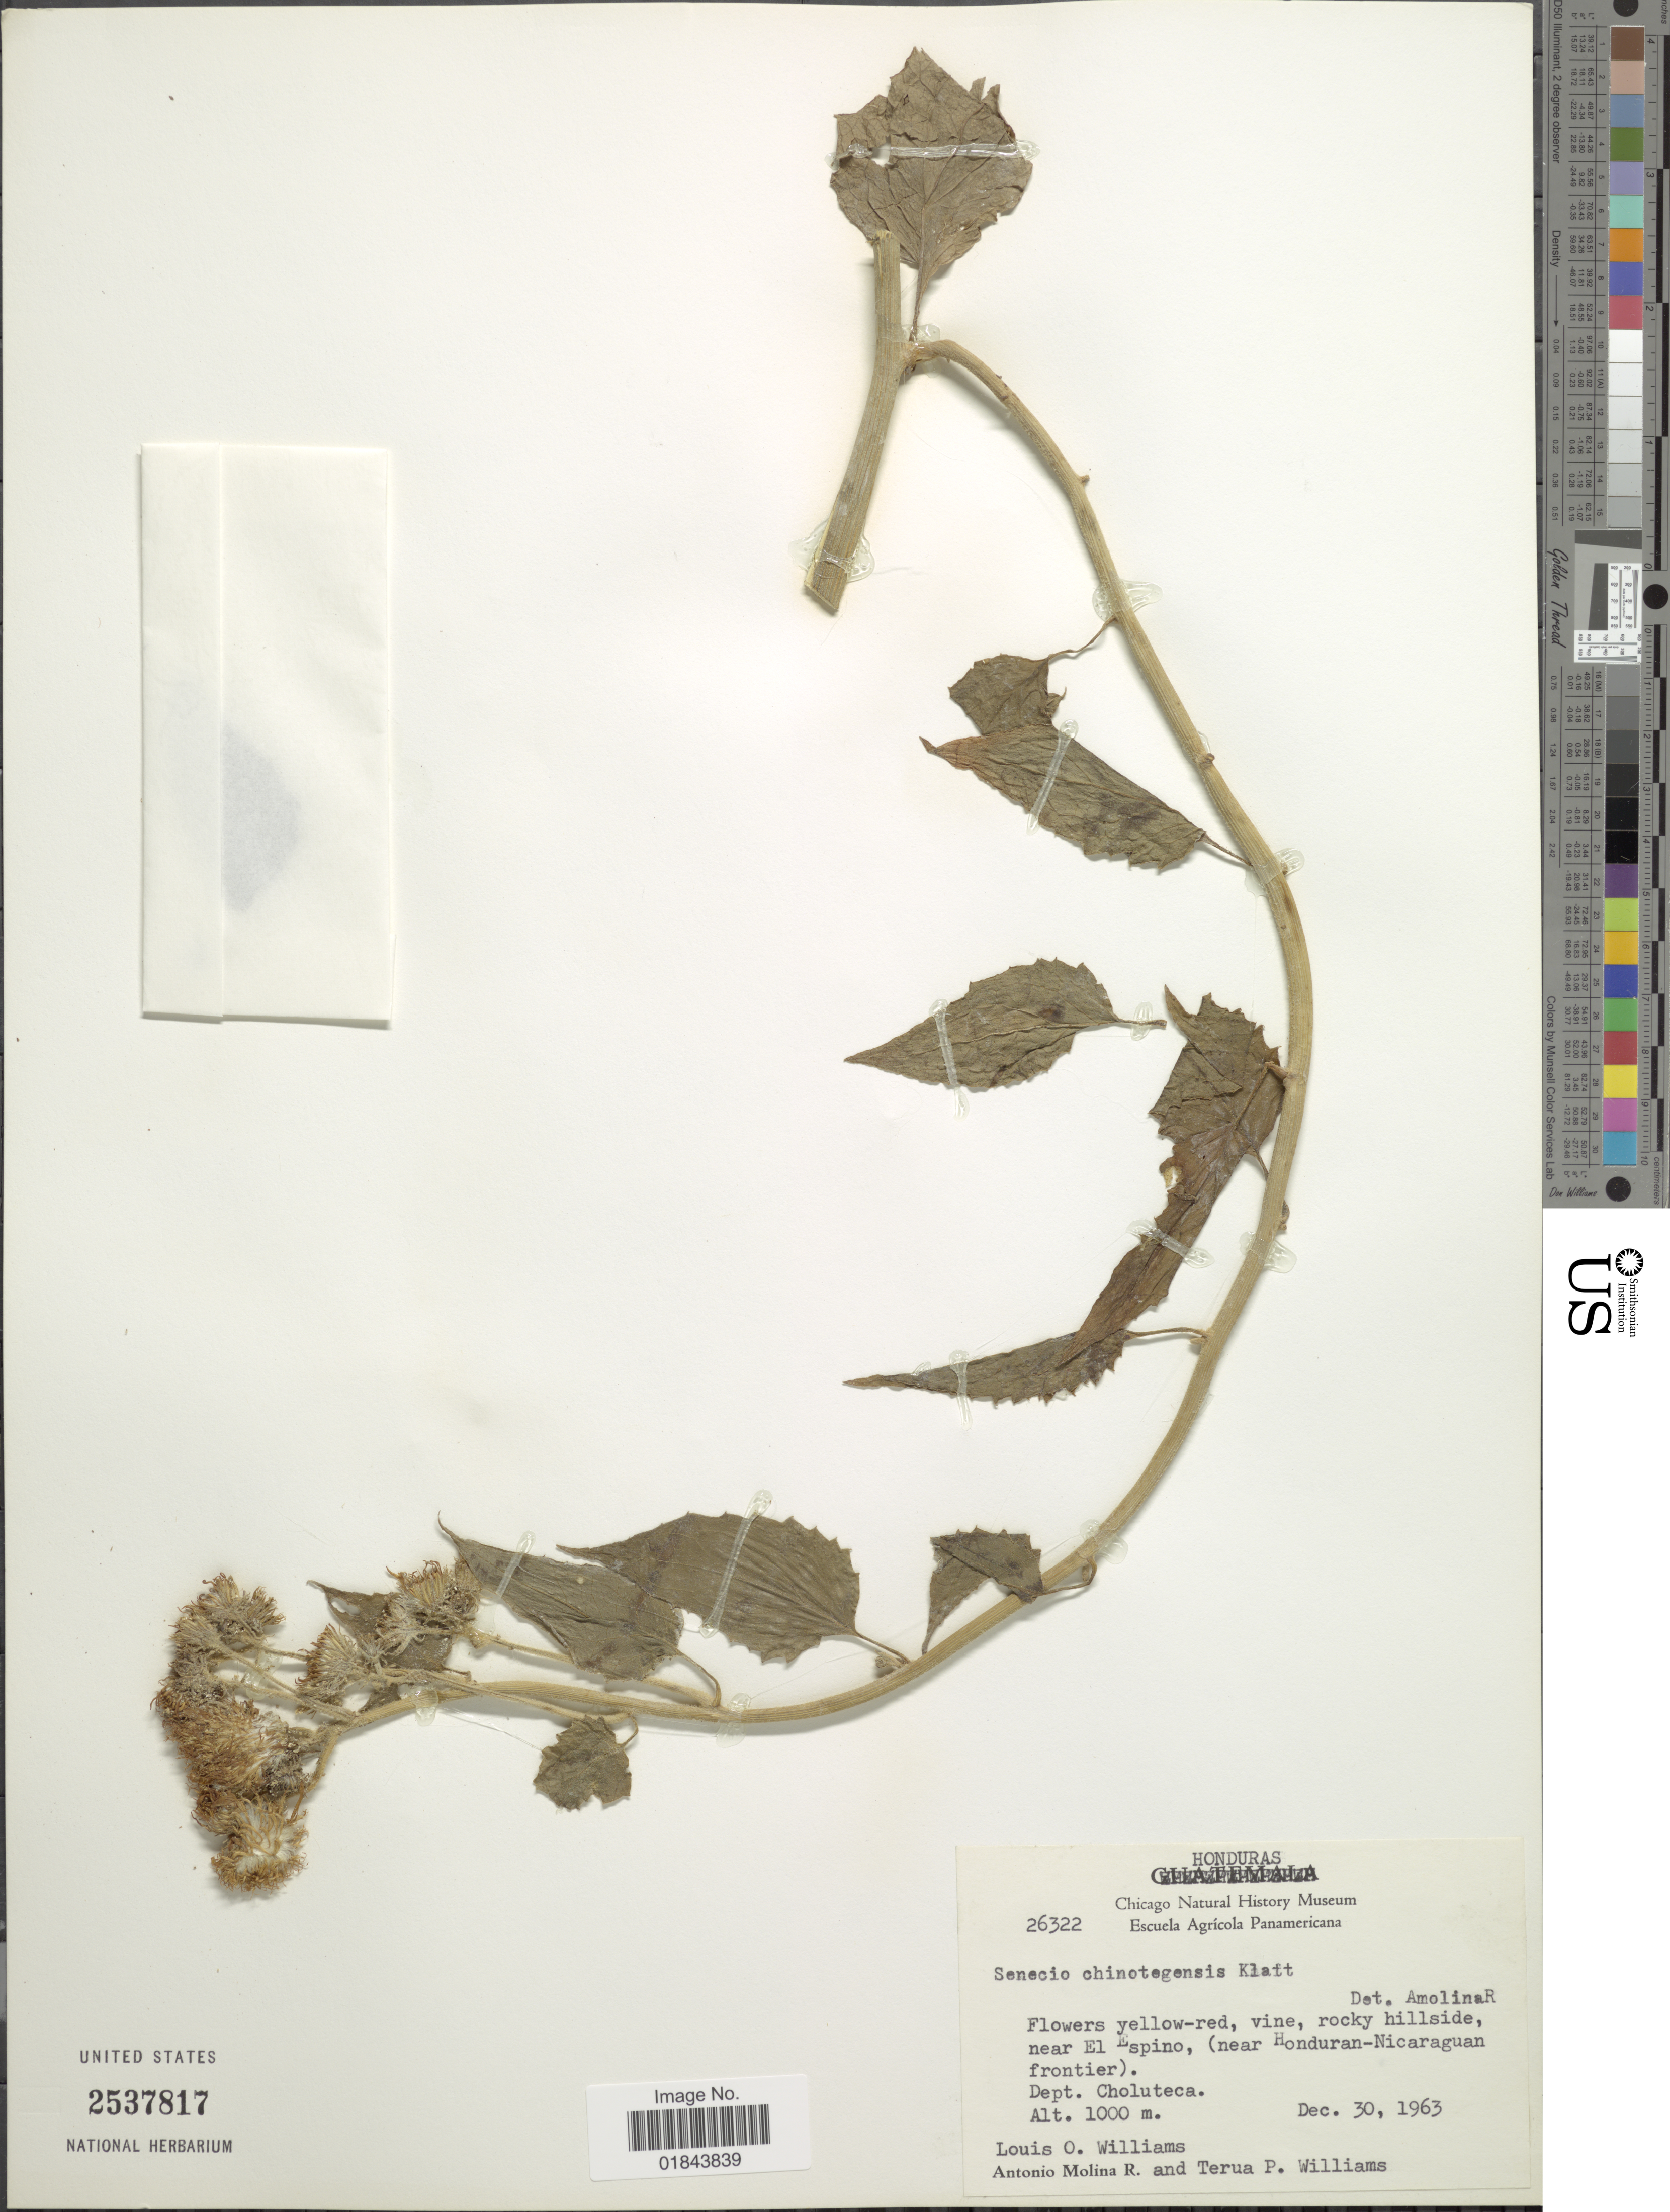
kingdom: Plantae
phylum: Tracheophyta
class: Magnoliopsida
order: Asterales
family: Asteraceae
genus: Pseudogynoxys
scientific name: Pseudogynoxys haenkei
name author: (DC.) Cabrera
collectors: L. O. Williams, A. Molina R. & T. P. Williams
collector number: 26322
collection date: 1963-12-30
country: Honduras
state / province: Choluteca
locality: Near Espino, (near Honduran-Nicaraguan frontier). Dept. Choluteca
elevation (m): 1000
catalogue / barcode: US 2537817